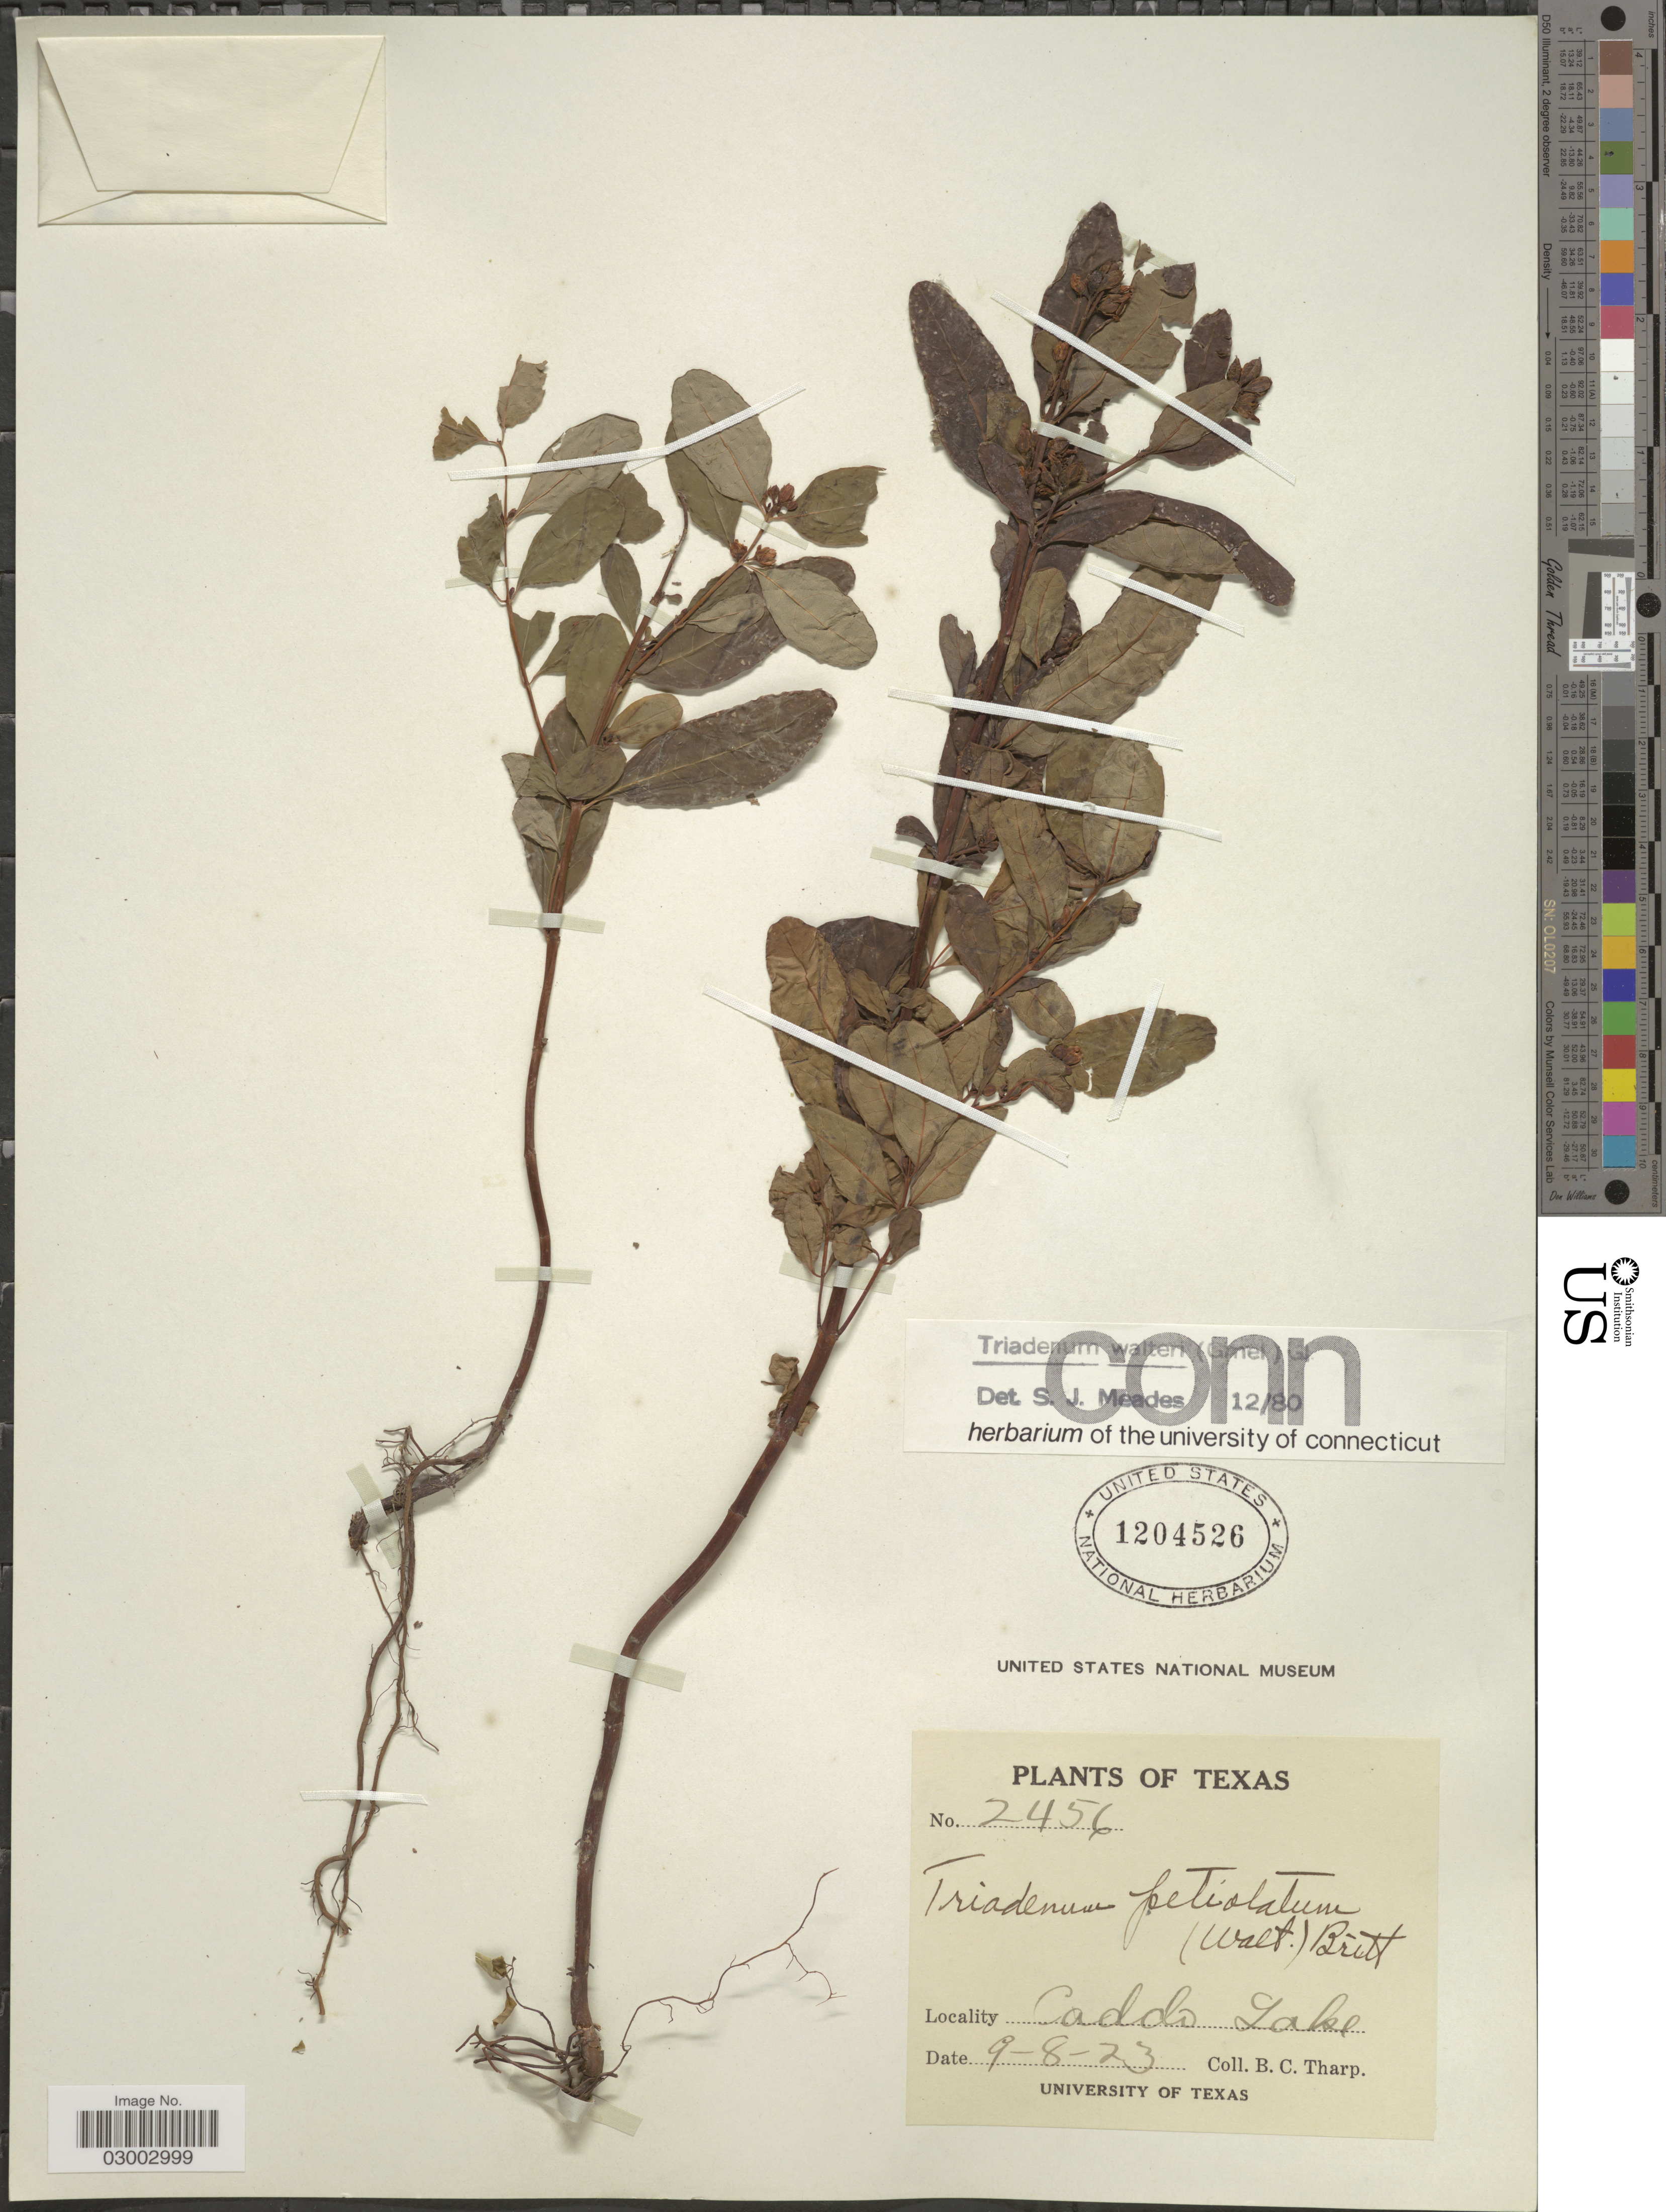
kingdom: Plantae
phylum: Tracheophyta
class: Magnoliopsida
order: Malpighiales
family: Hypericaceae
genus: Hypericum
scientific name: Hypericum walteri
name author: J.F. Gmel.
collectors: B. C. Tharp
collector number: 2456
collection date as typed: Transcribed d/m/y: 8/9/23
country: United States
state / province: Texas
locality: Caddo Lake.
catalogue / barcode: US 1204526